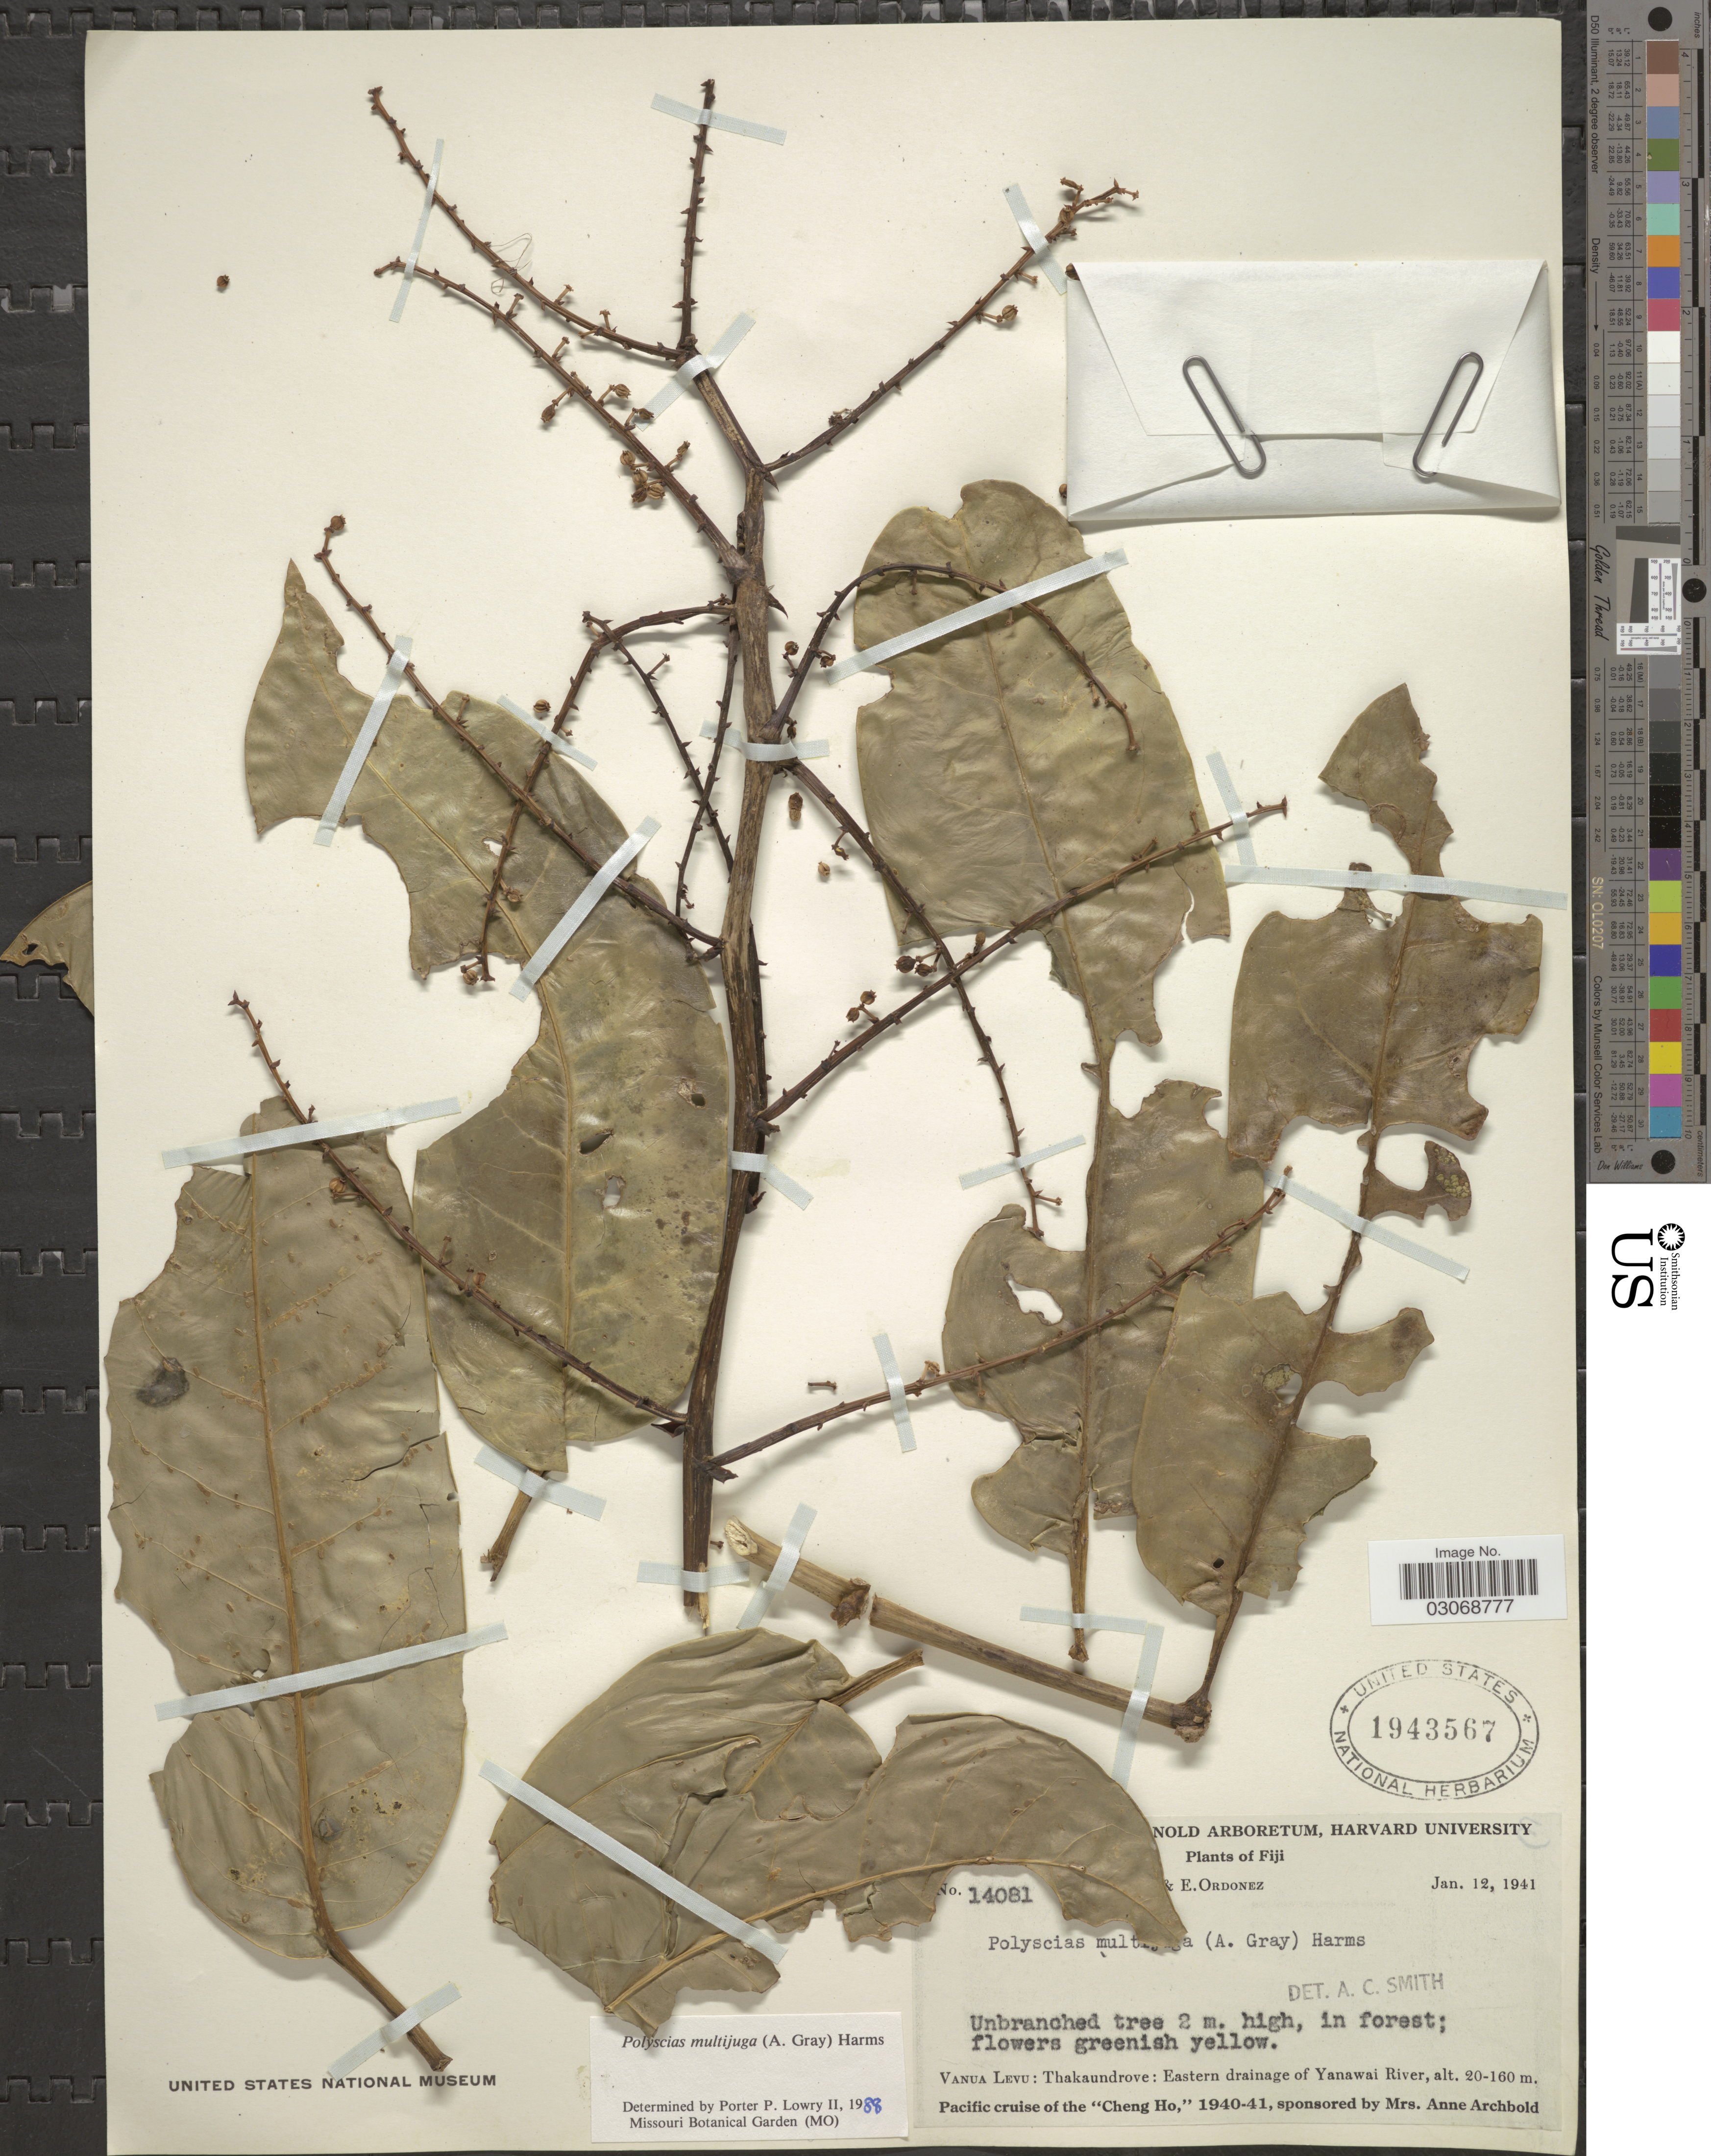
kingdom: Plantae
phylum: Tracheophyta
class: Magnoliopsida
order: Apiales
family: Araliaceae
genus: Polyscias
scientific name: Polyscias multijuga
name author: Harms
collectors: O. Degener & E. Ordonez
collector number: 14081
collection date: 1941-01-12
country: Fiji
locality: Vanua Levu: Thakaundrove: Eastern drainage of Yanawai River.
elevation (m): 20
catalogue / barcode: US 1943567